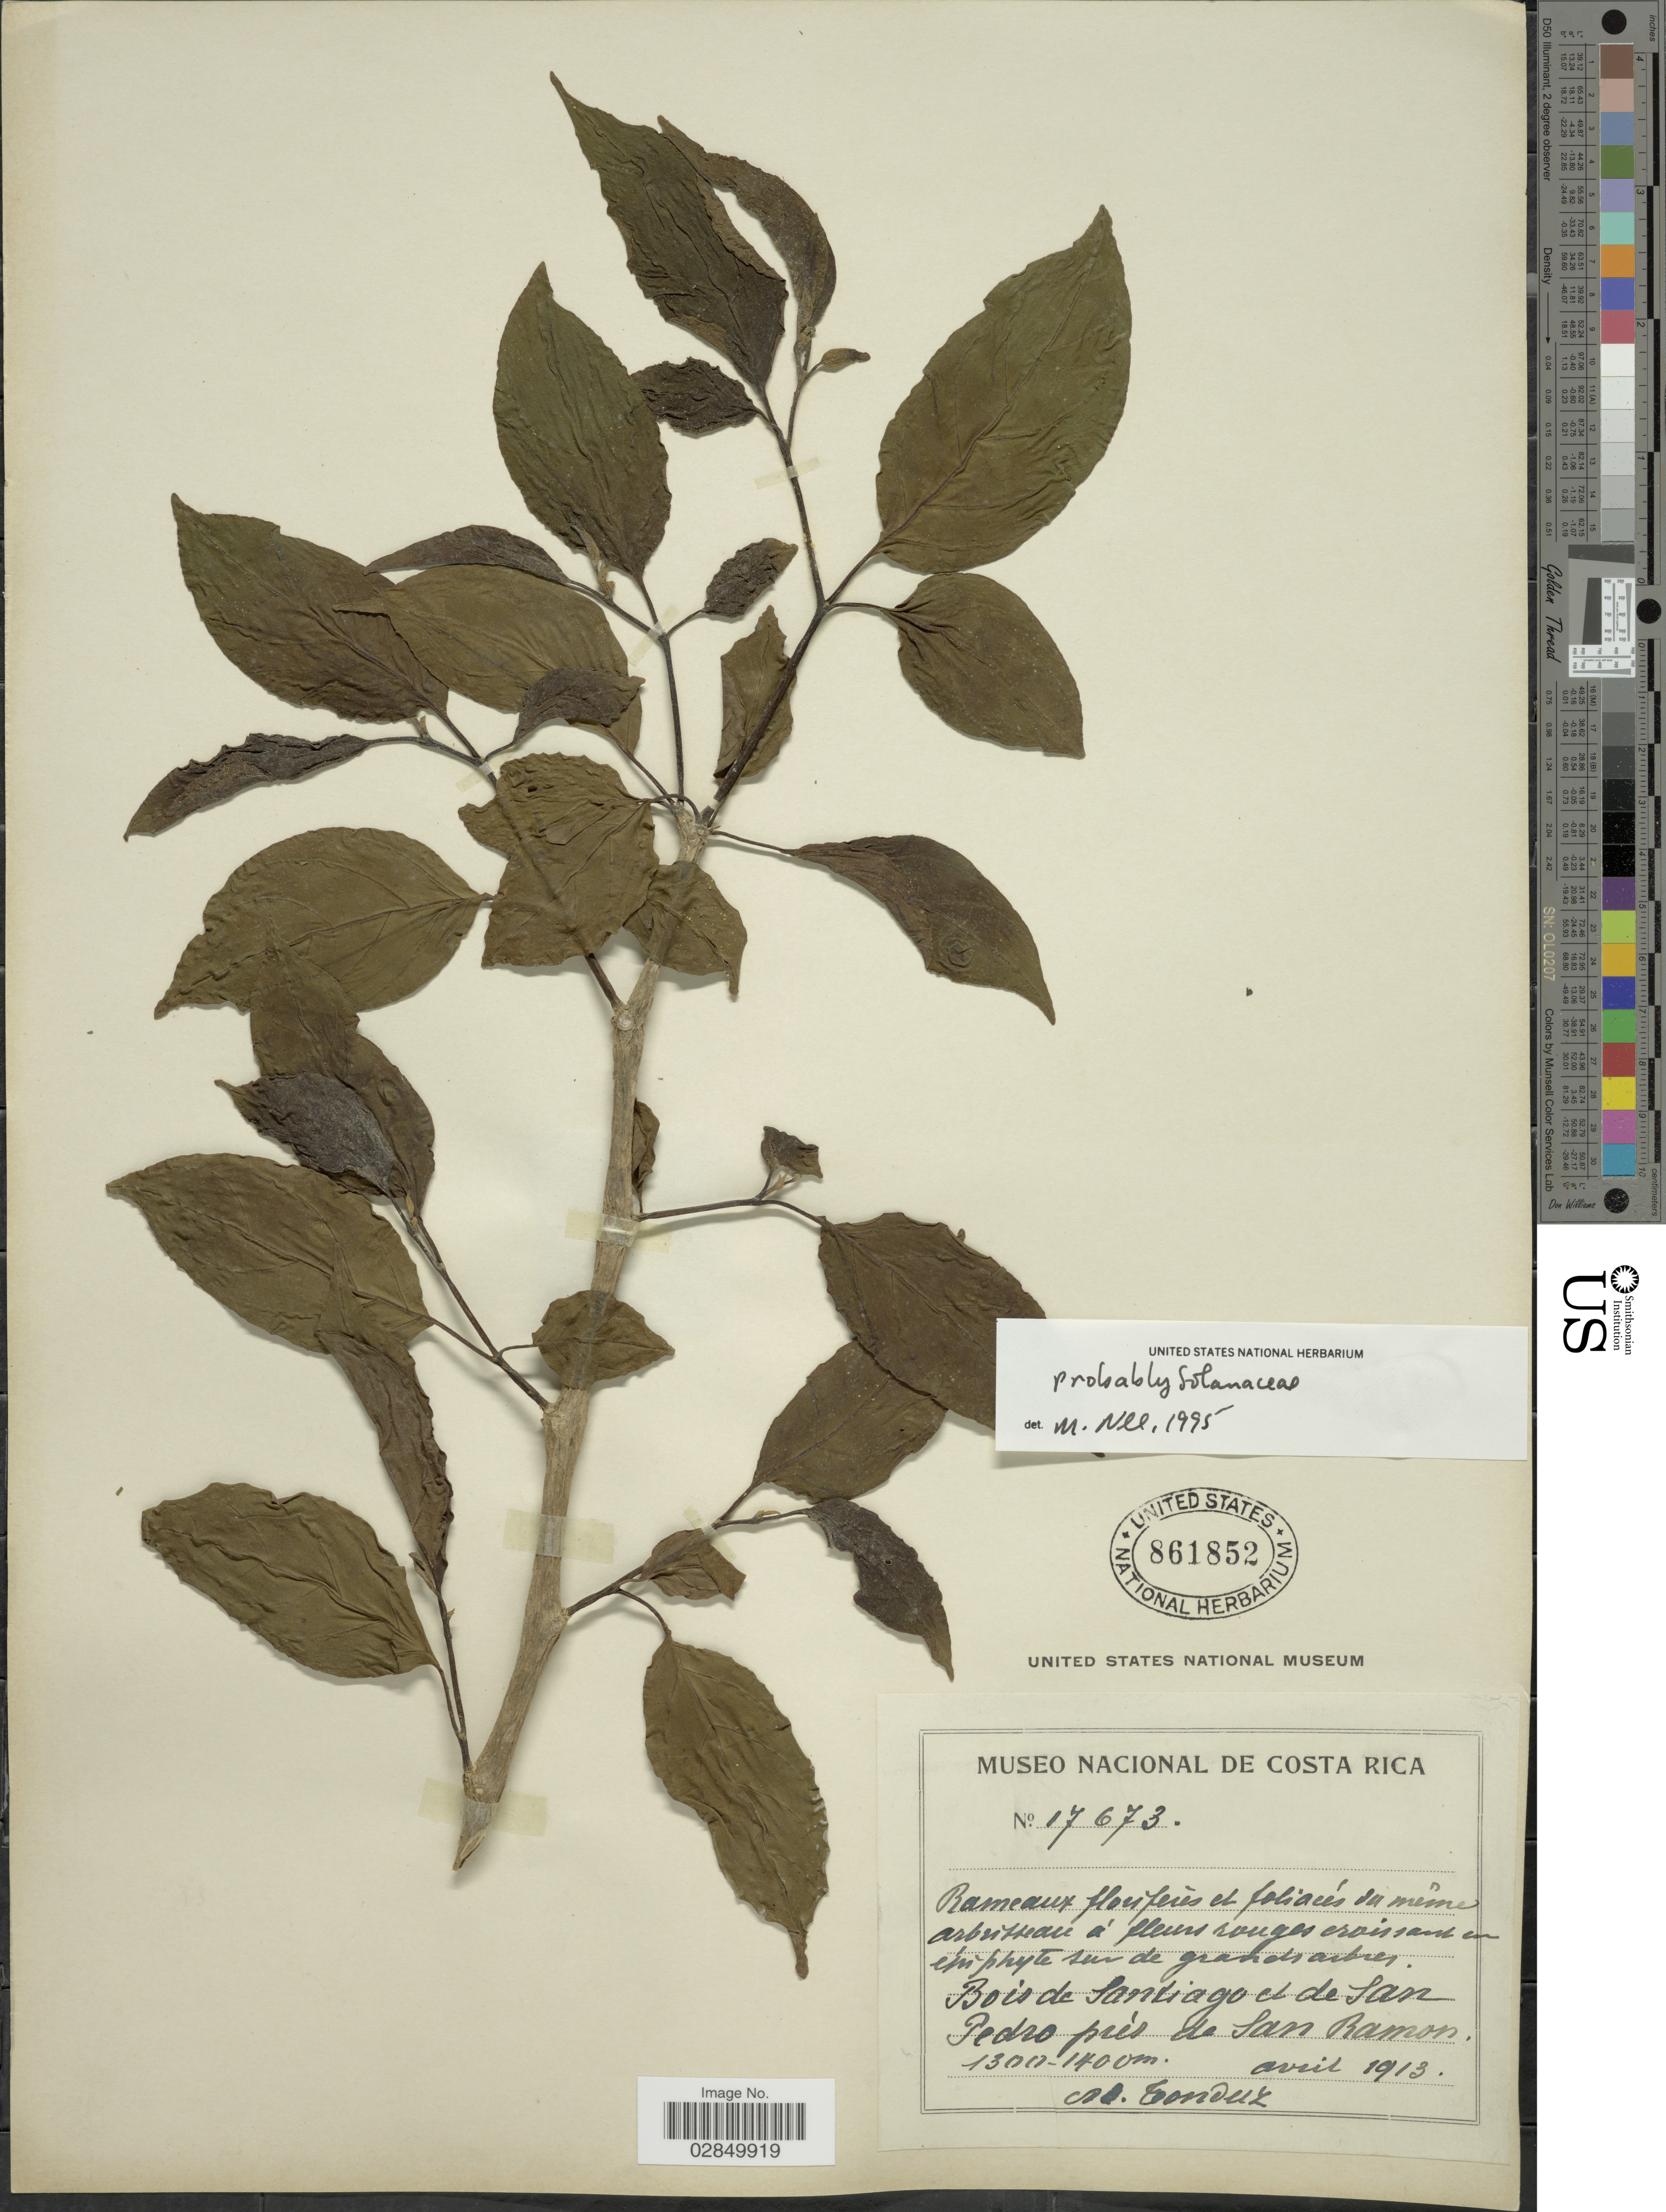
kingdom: Plantae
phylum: Tracheophyta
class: Magnoliopsida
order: Solanales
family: Solanaceae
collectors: A. Tonduz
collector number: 17673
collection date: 1913-04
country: Costa Rica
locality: Bois de Santiago el de San Pedro près de San Ramon.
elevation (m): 1300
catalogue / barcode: US 861852